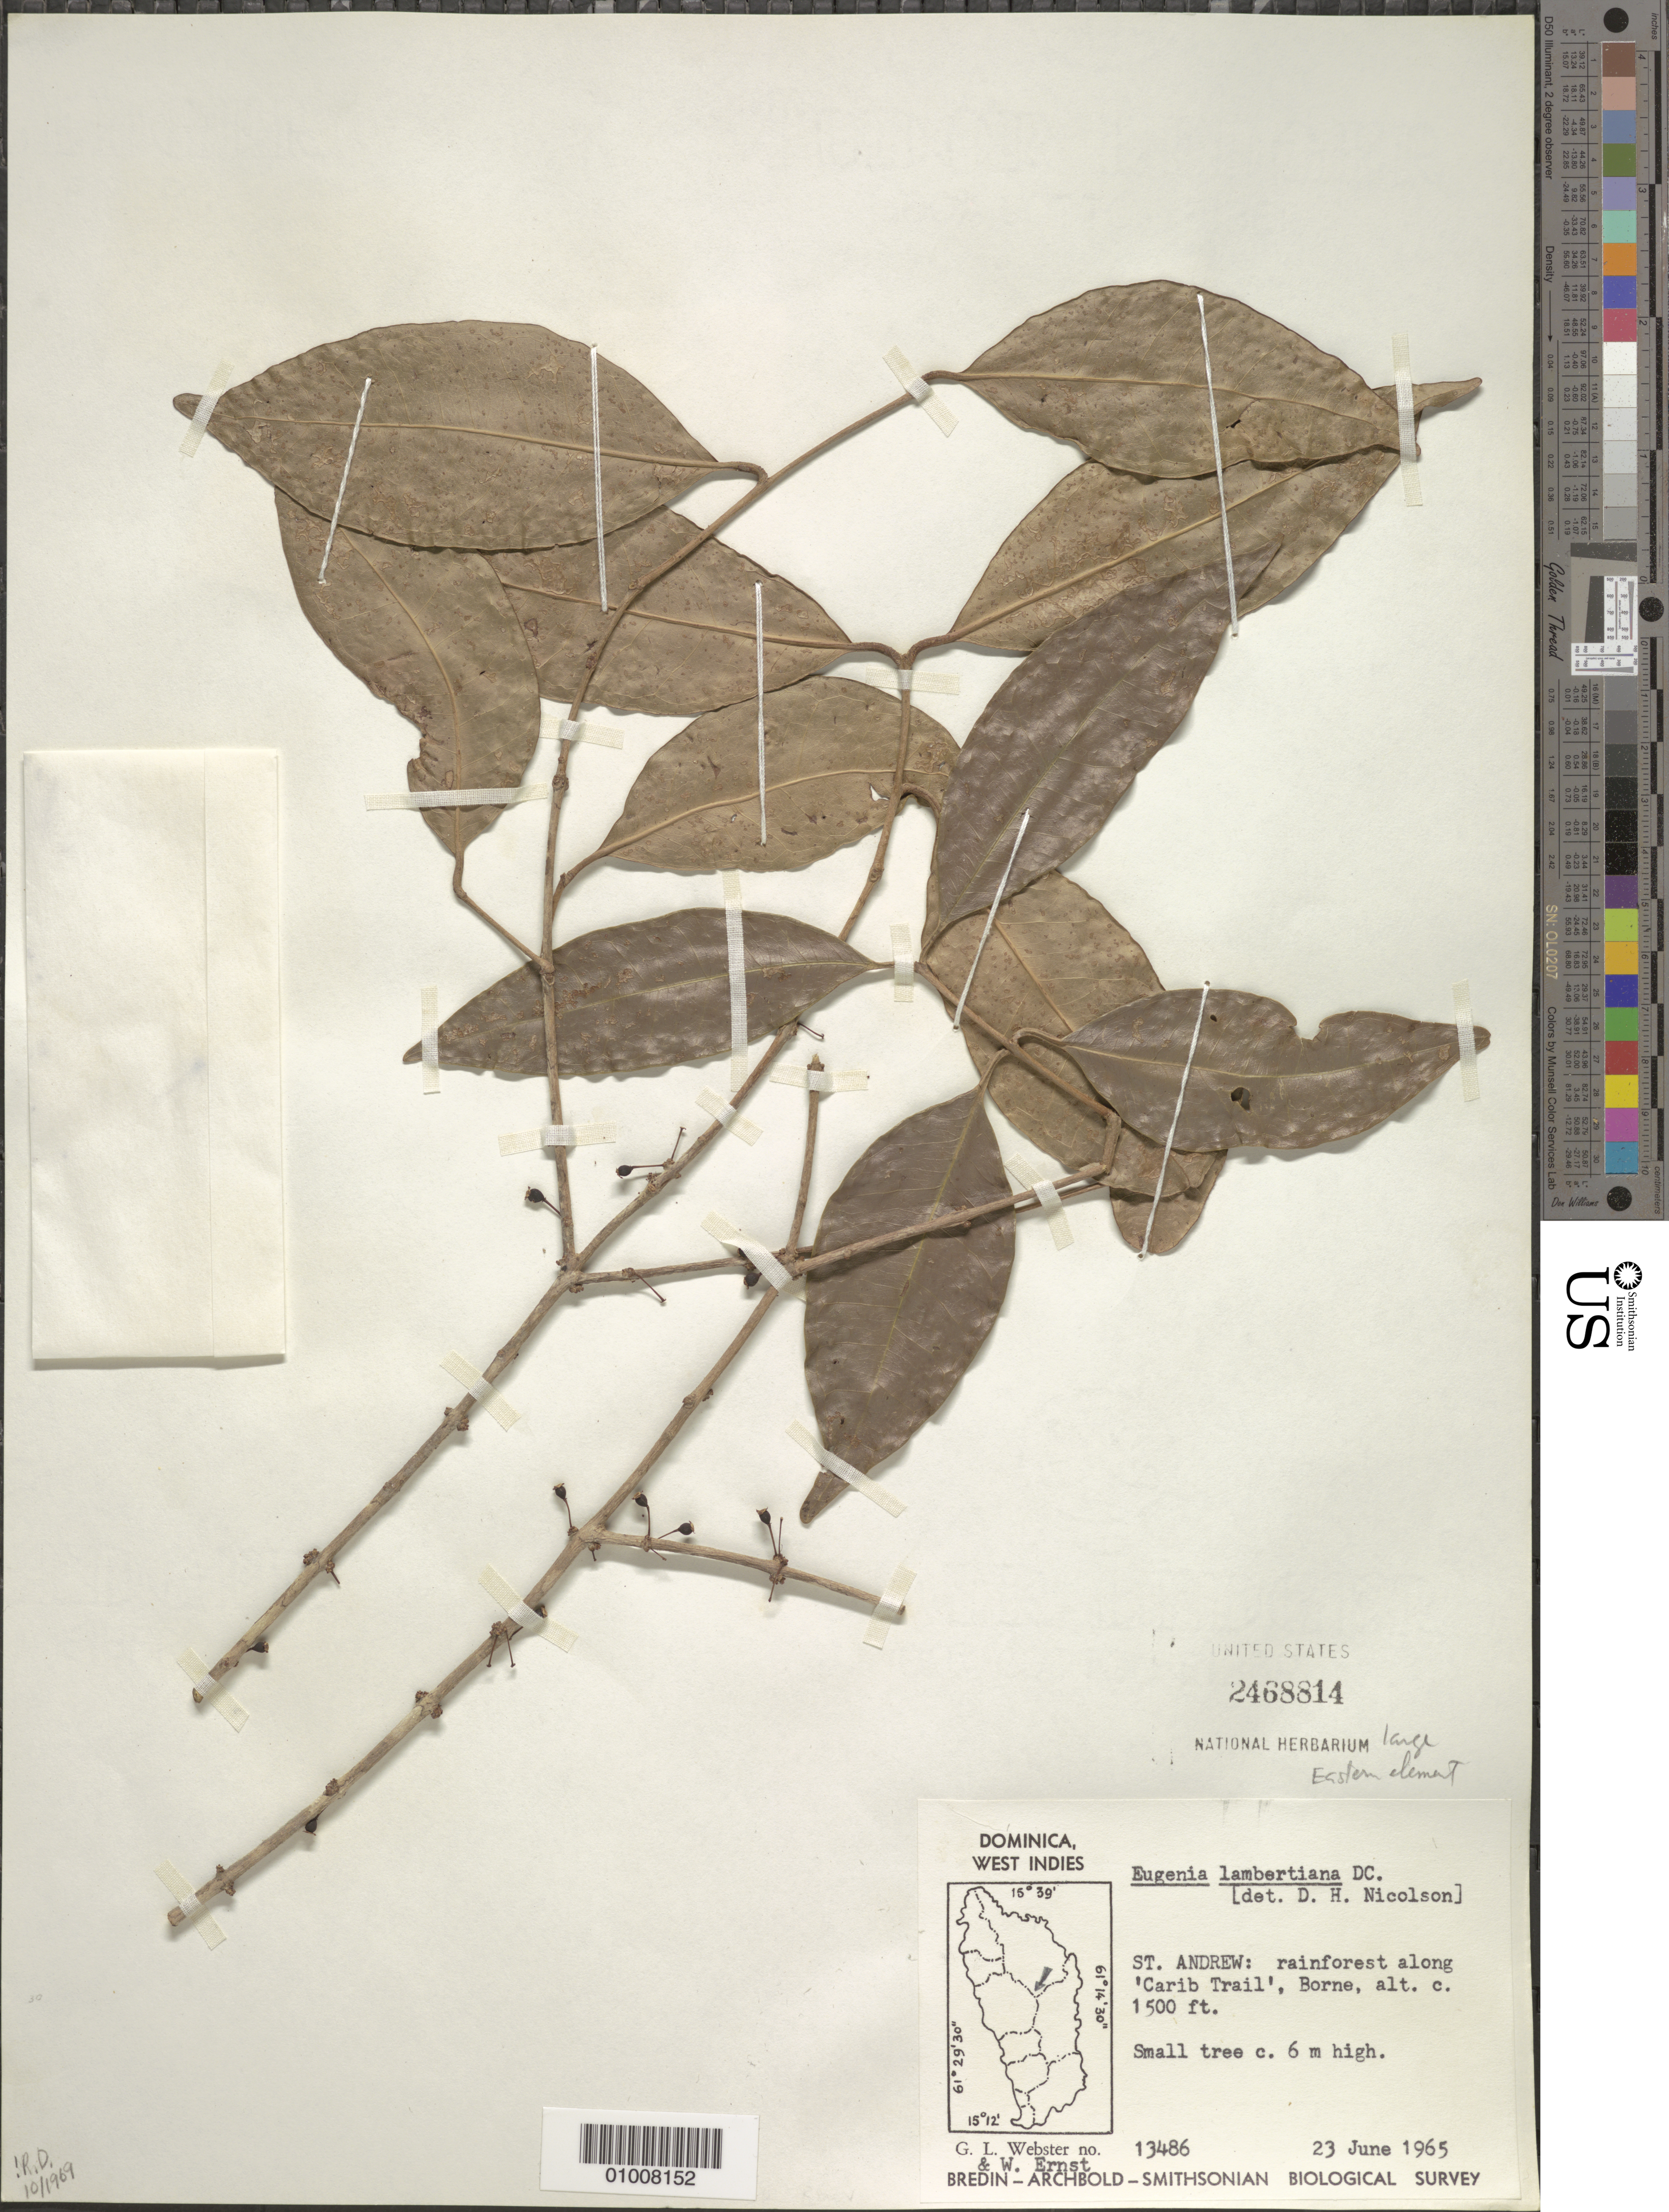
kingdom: Plantae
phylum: Tracheophyta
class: Magnoliopsida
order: Myrtales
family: Myrtaceae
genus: Eugenia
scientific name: Eugenia lambertiana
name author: DC.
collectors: G. L. Webster & W. R. Ernst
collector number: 13486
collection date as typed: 23 Jun 1965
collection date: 1965-06-23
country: Dominica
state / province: St. Andrew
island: Dominica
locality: Along 'Carib Trail', Borne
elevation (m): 457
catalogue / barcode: US 2468814